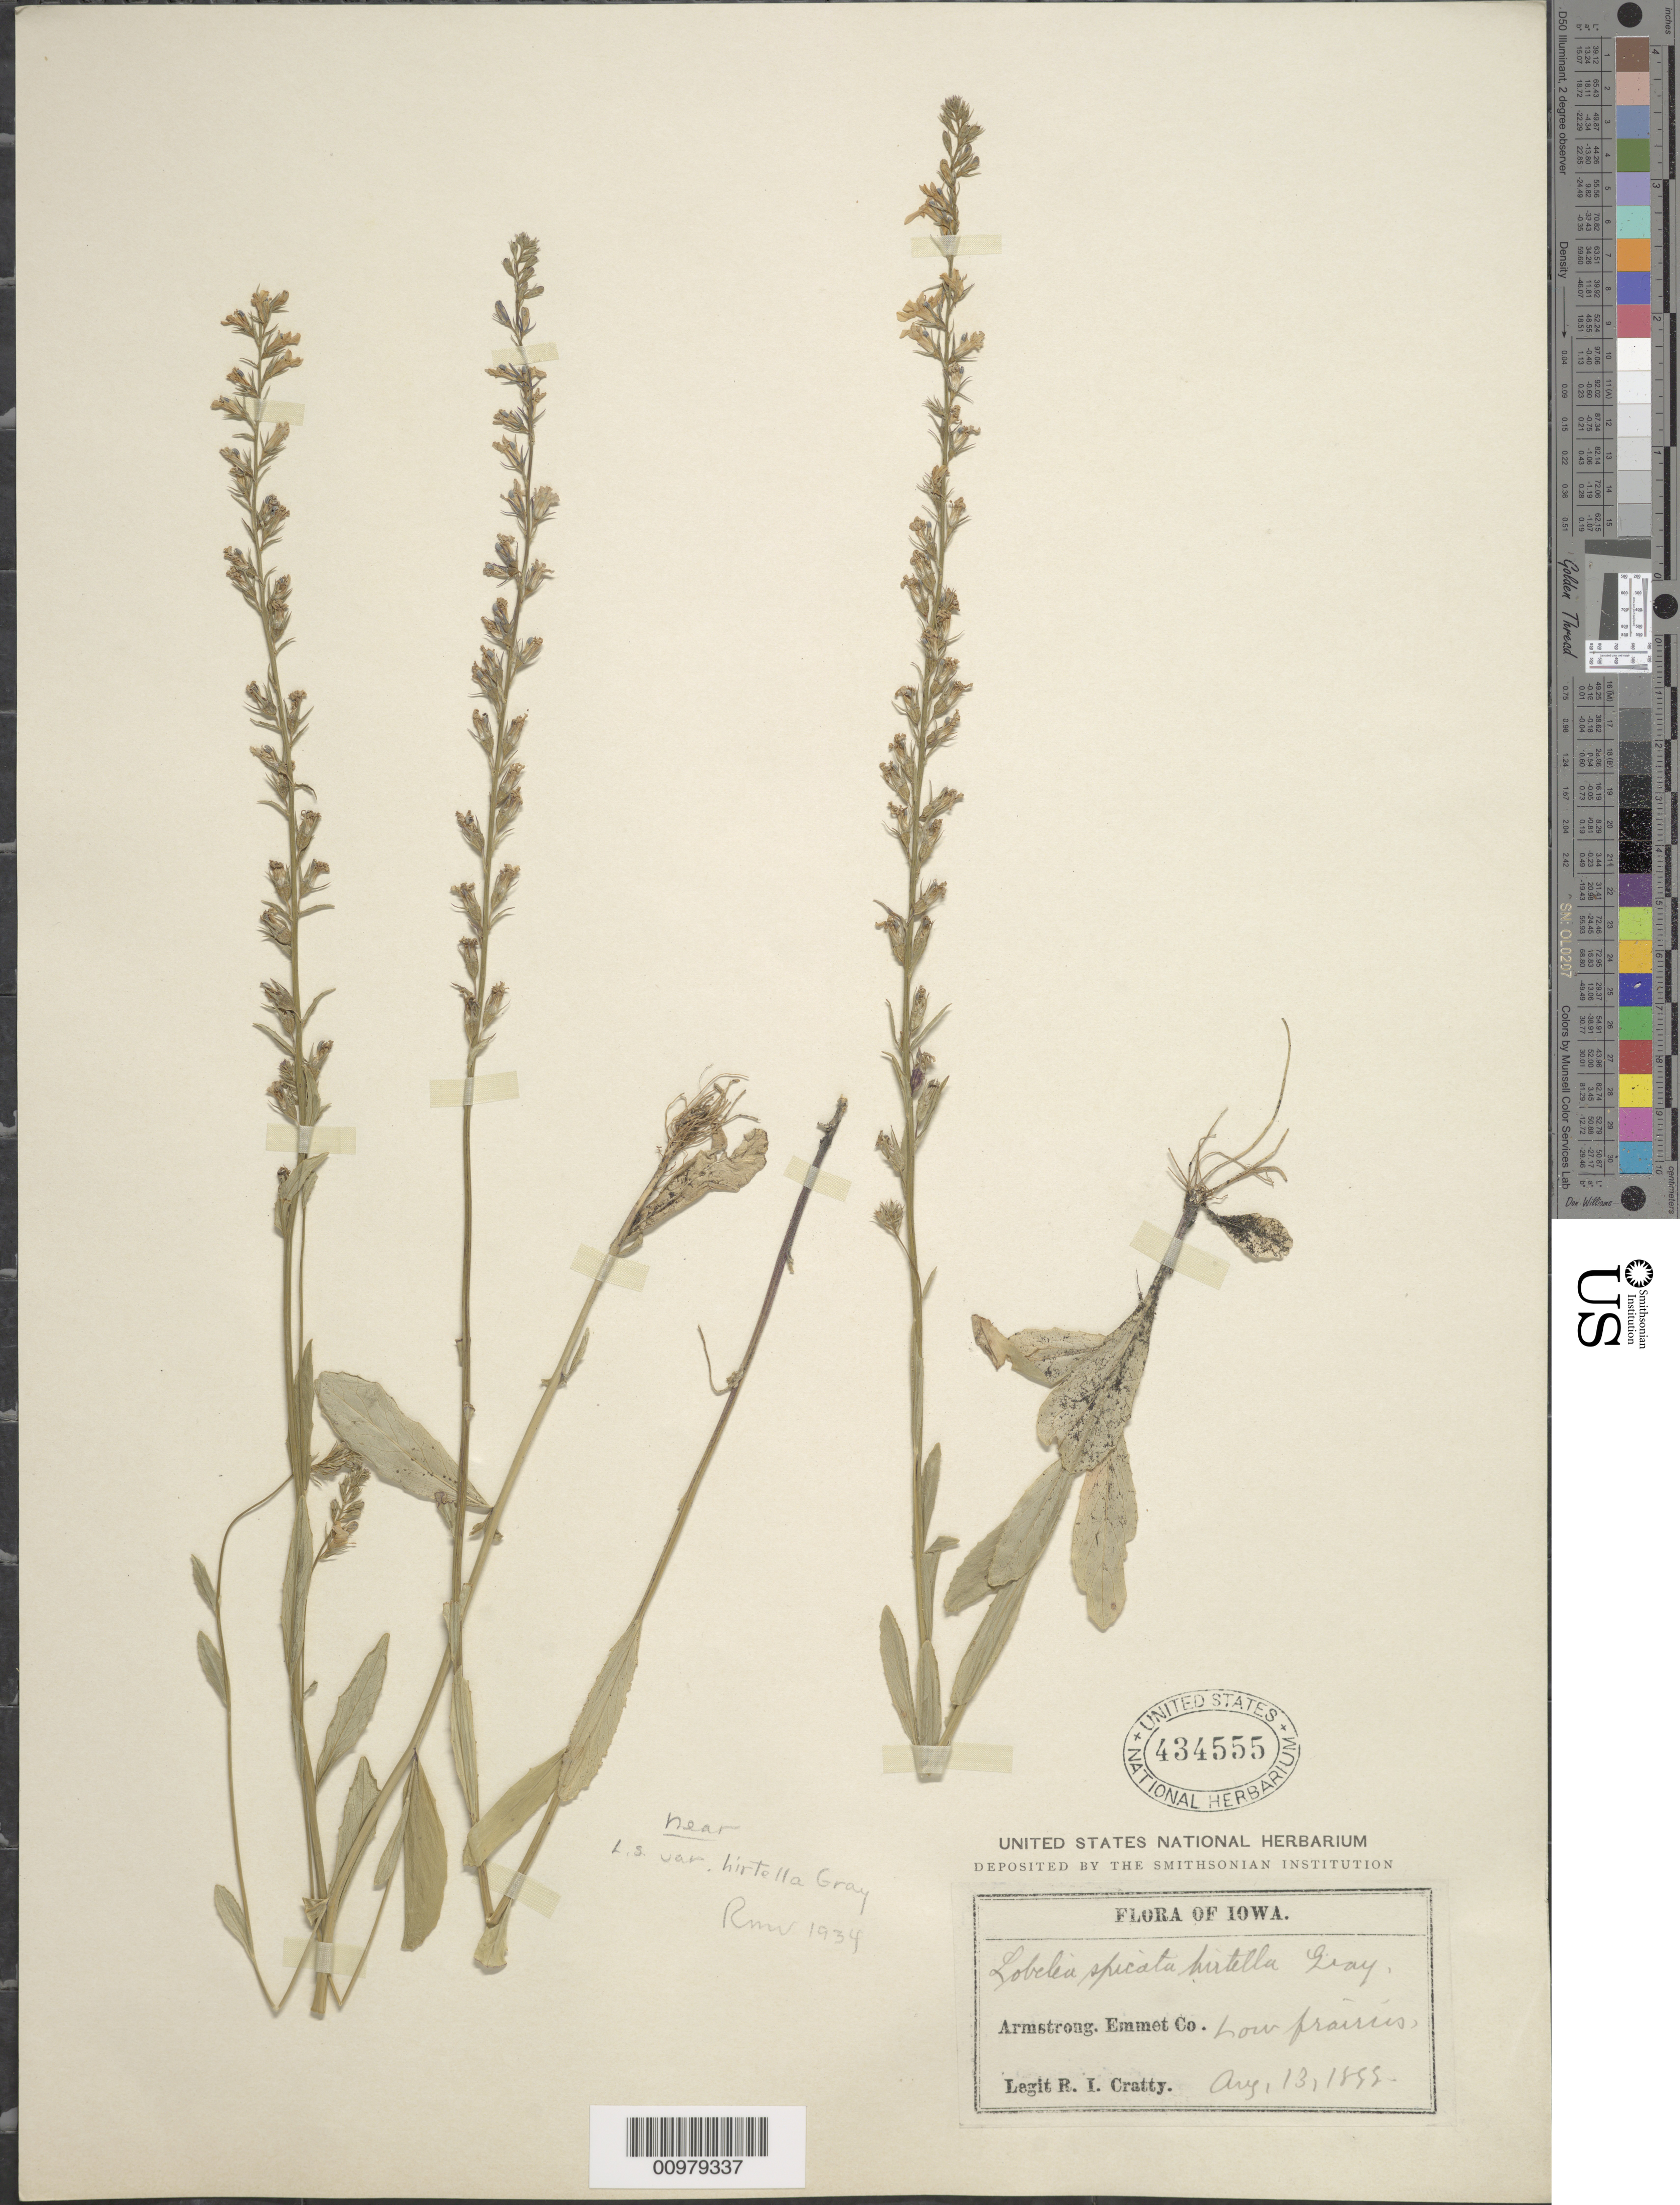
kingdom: Plantae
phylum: Tracheophyta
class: Magnoliopsida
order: Asterales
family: Campanulaceae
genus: Lobelia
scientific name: Lobelia spicata var. hirtella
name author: A. Gray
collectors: R. Cratty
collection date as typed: Aug. 13, 1899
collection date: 1899-08-13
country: United States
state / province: Iowa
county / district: Emmet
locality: Armstrong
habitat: low prairies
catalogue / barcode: US 434555